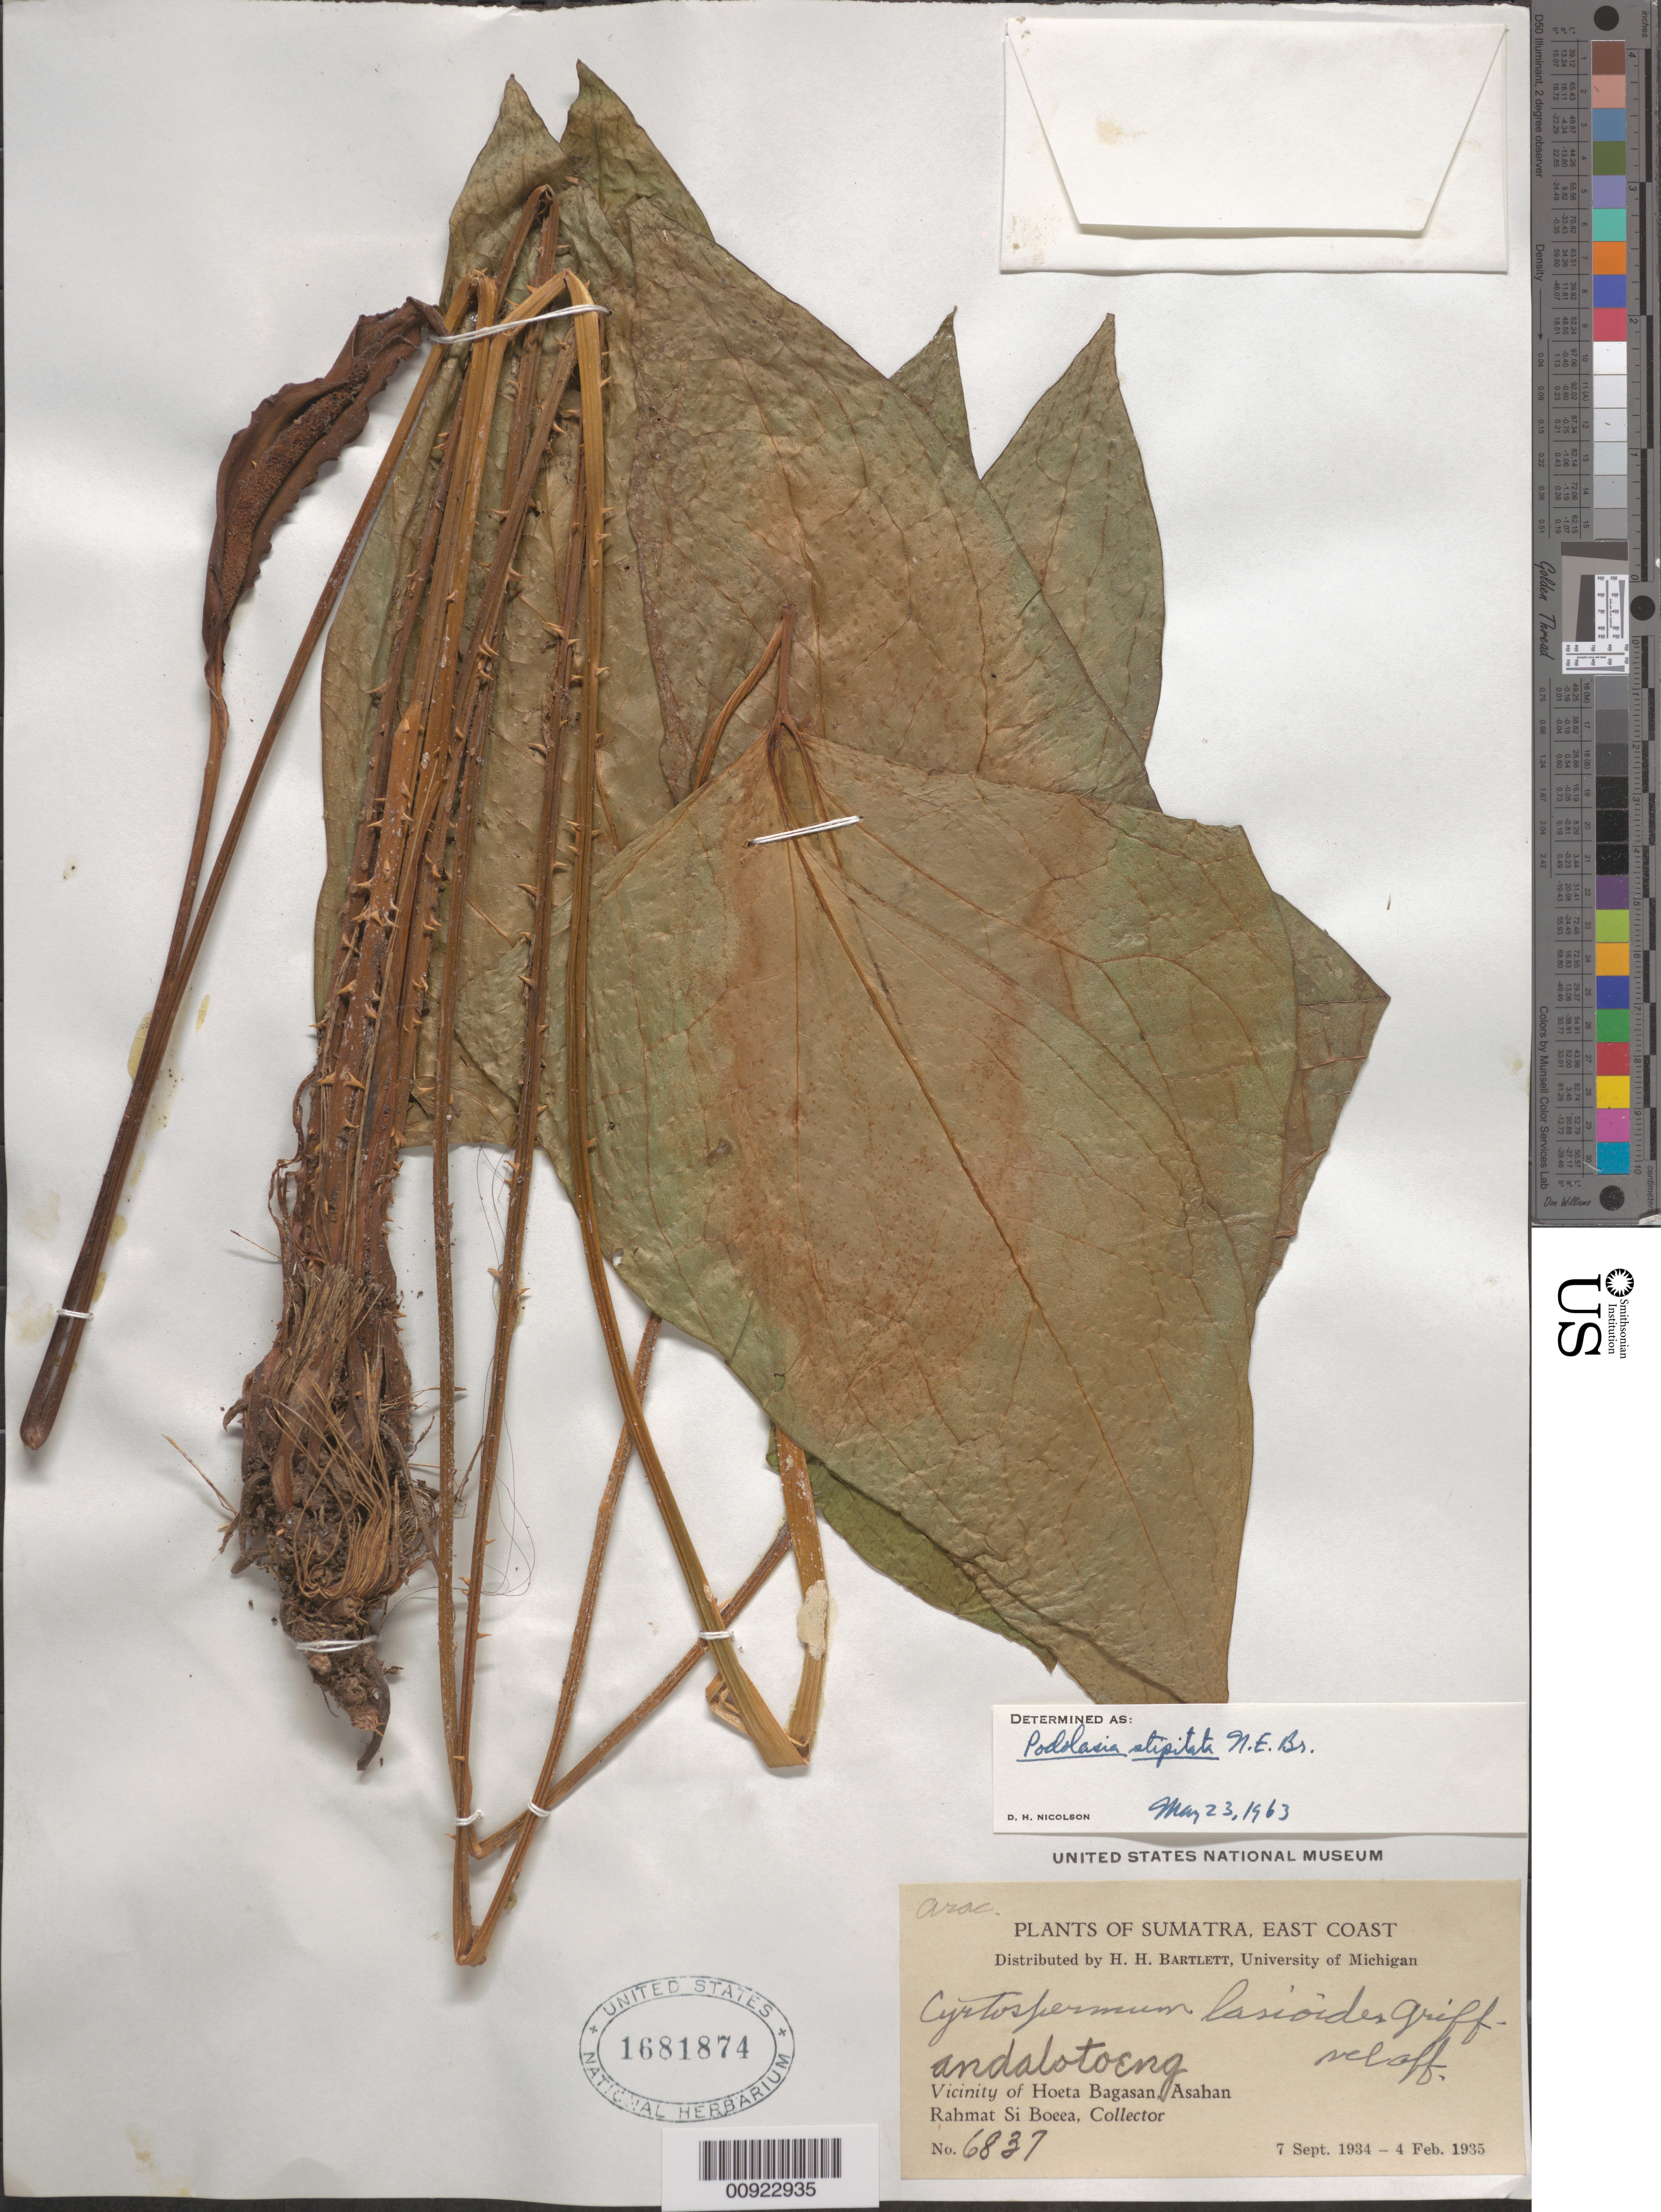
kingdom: Plantae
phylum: Tracheophyta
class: Liliopsida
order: Alismatales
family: Araceae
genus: Podolasia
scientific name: Podolasia stipitata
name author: N.E. Br.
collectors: Rahmat Si Boeea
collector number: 6837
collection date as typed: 07 Sep 1934 to 04 Feb 1935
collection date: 1934-09-07/1935-02-04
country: Indonesia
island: Sumatra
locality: Vicinity of Hoeta Bagasan, Asahan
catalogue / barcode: US 1681874